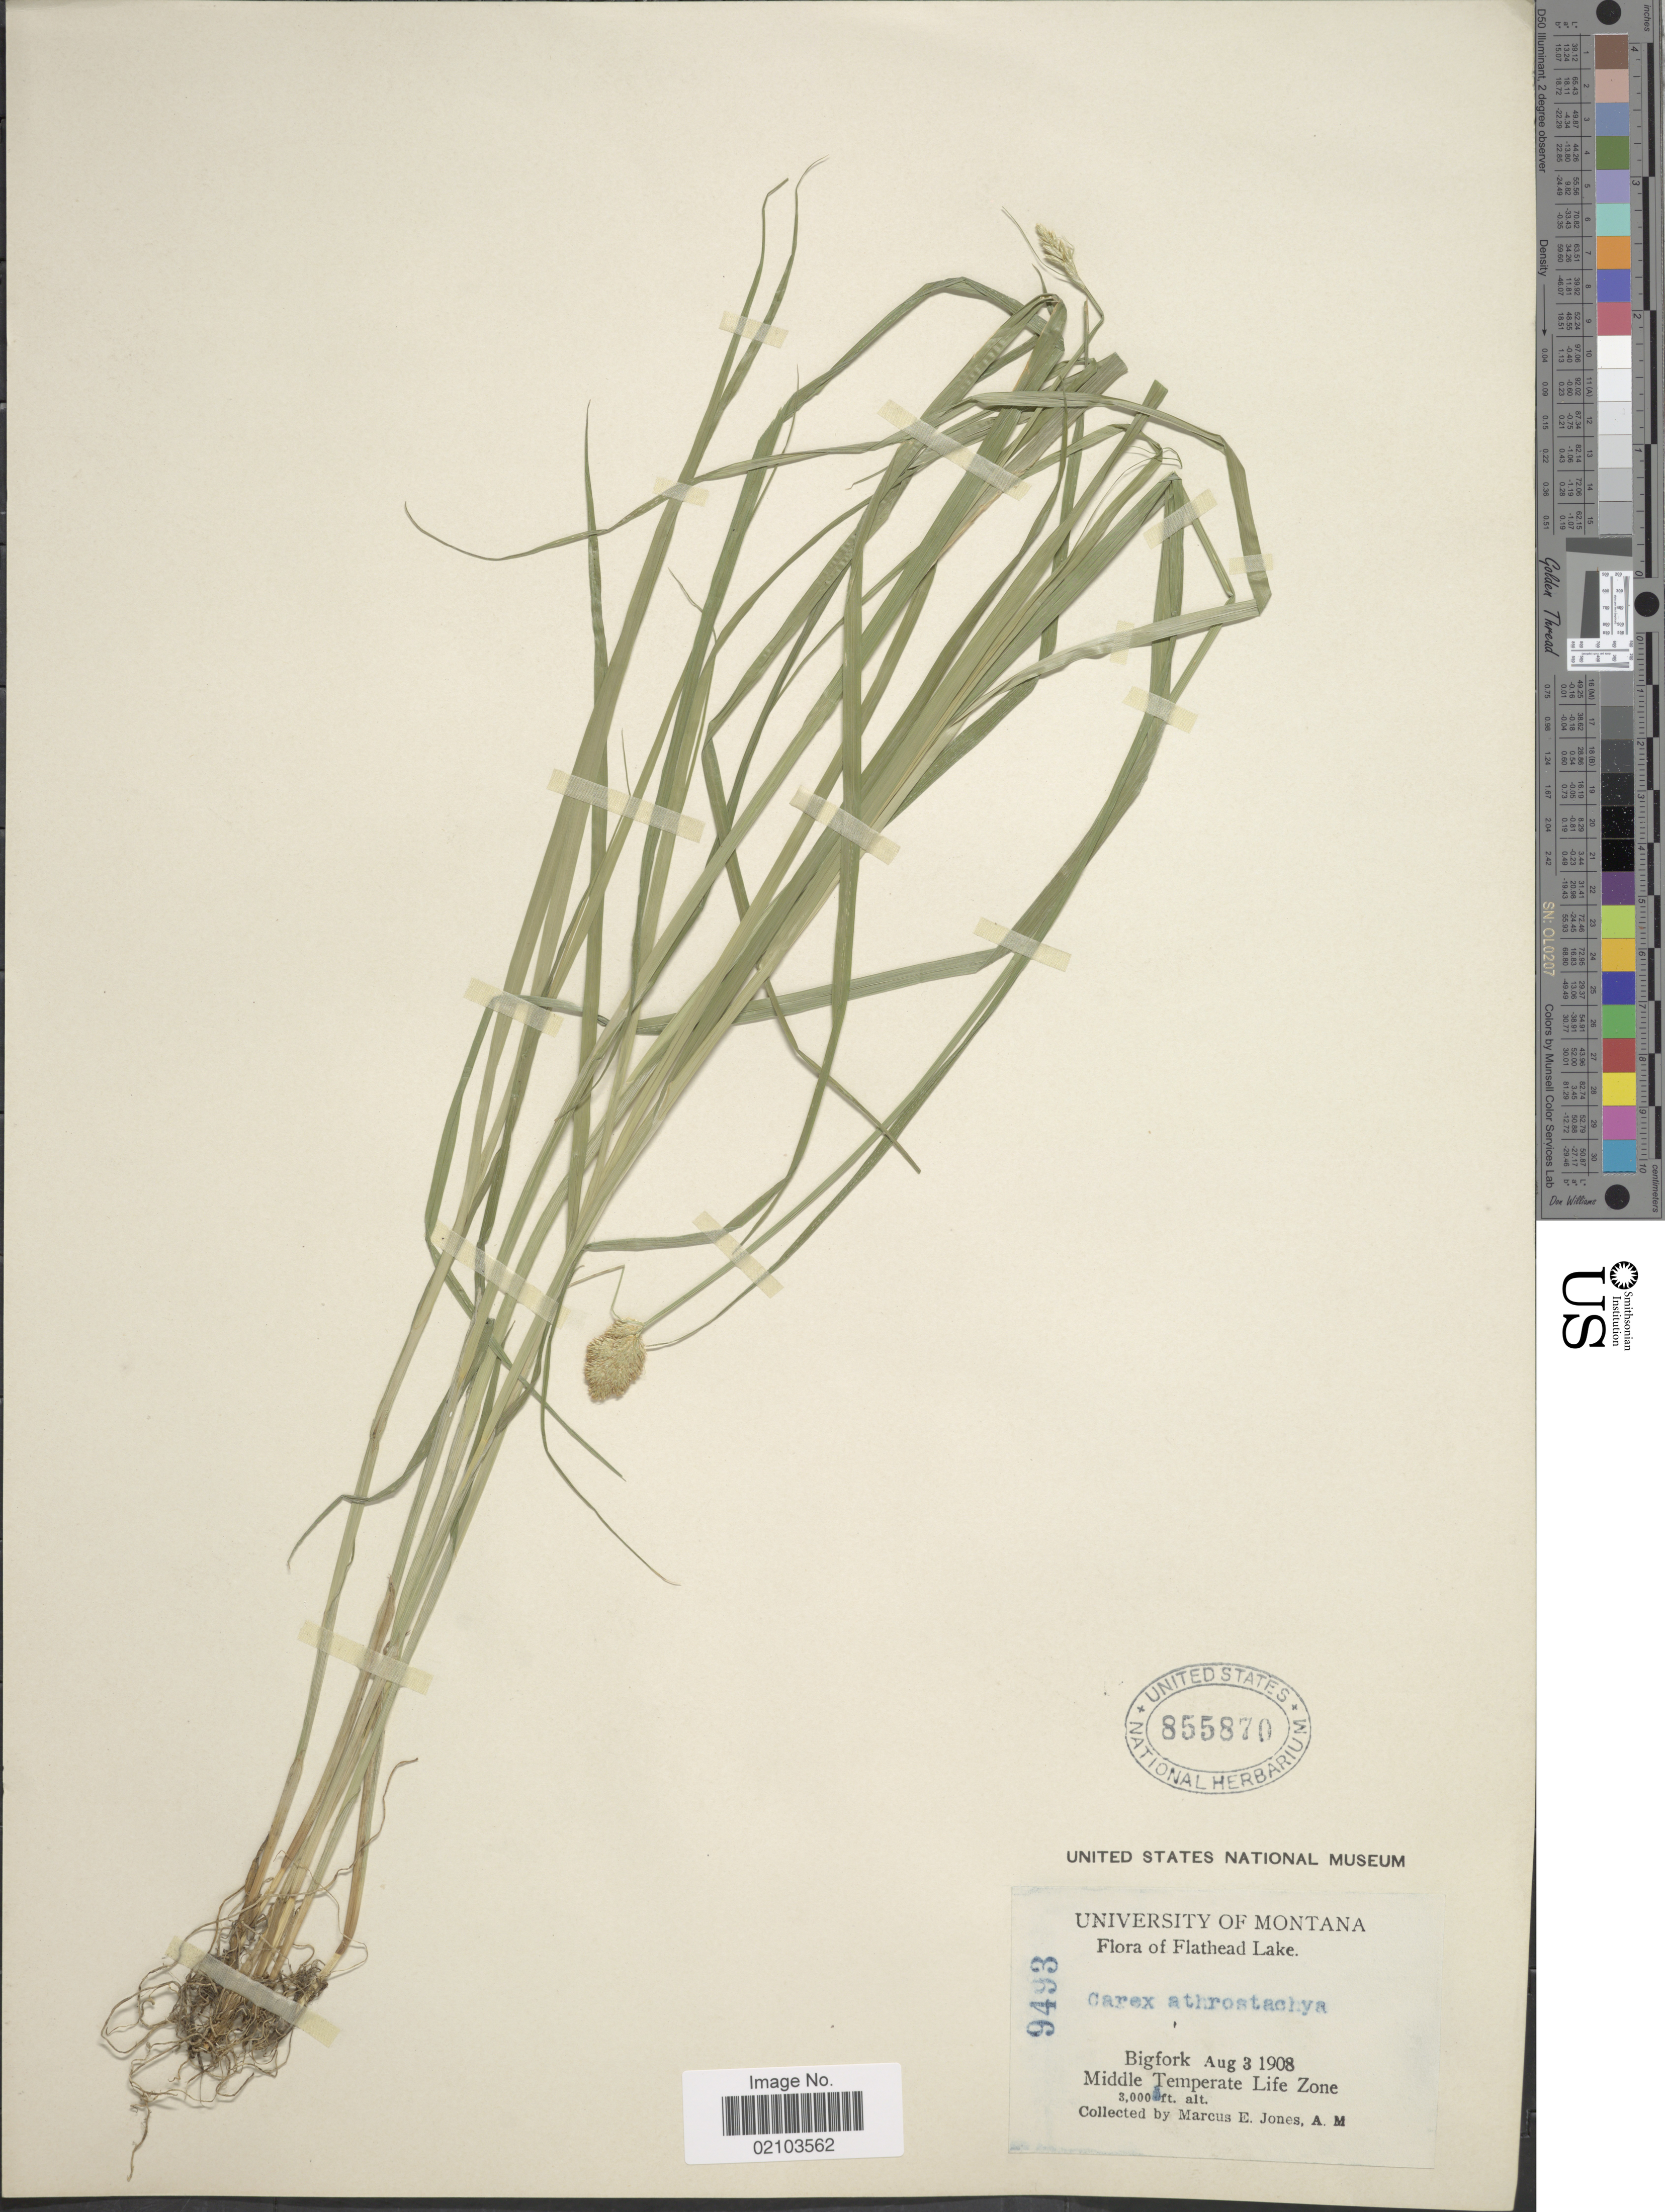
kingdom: Plantae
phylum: Tracheophyta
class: Liliopsida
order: Poales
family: Cyperaceae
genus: Carex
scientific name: Carex athrostachya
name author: Olney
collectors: M. E. Jones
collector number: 9493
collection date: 1908-08-03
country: United States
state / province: Montana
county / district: Flathead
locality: Flathead Lake. Bigfork. Middle Temperate Life Zone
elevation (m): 914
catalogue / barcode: US 855870